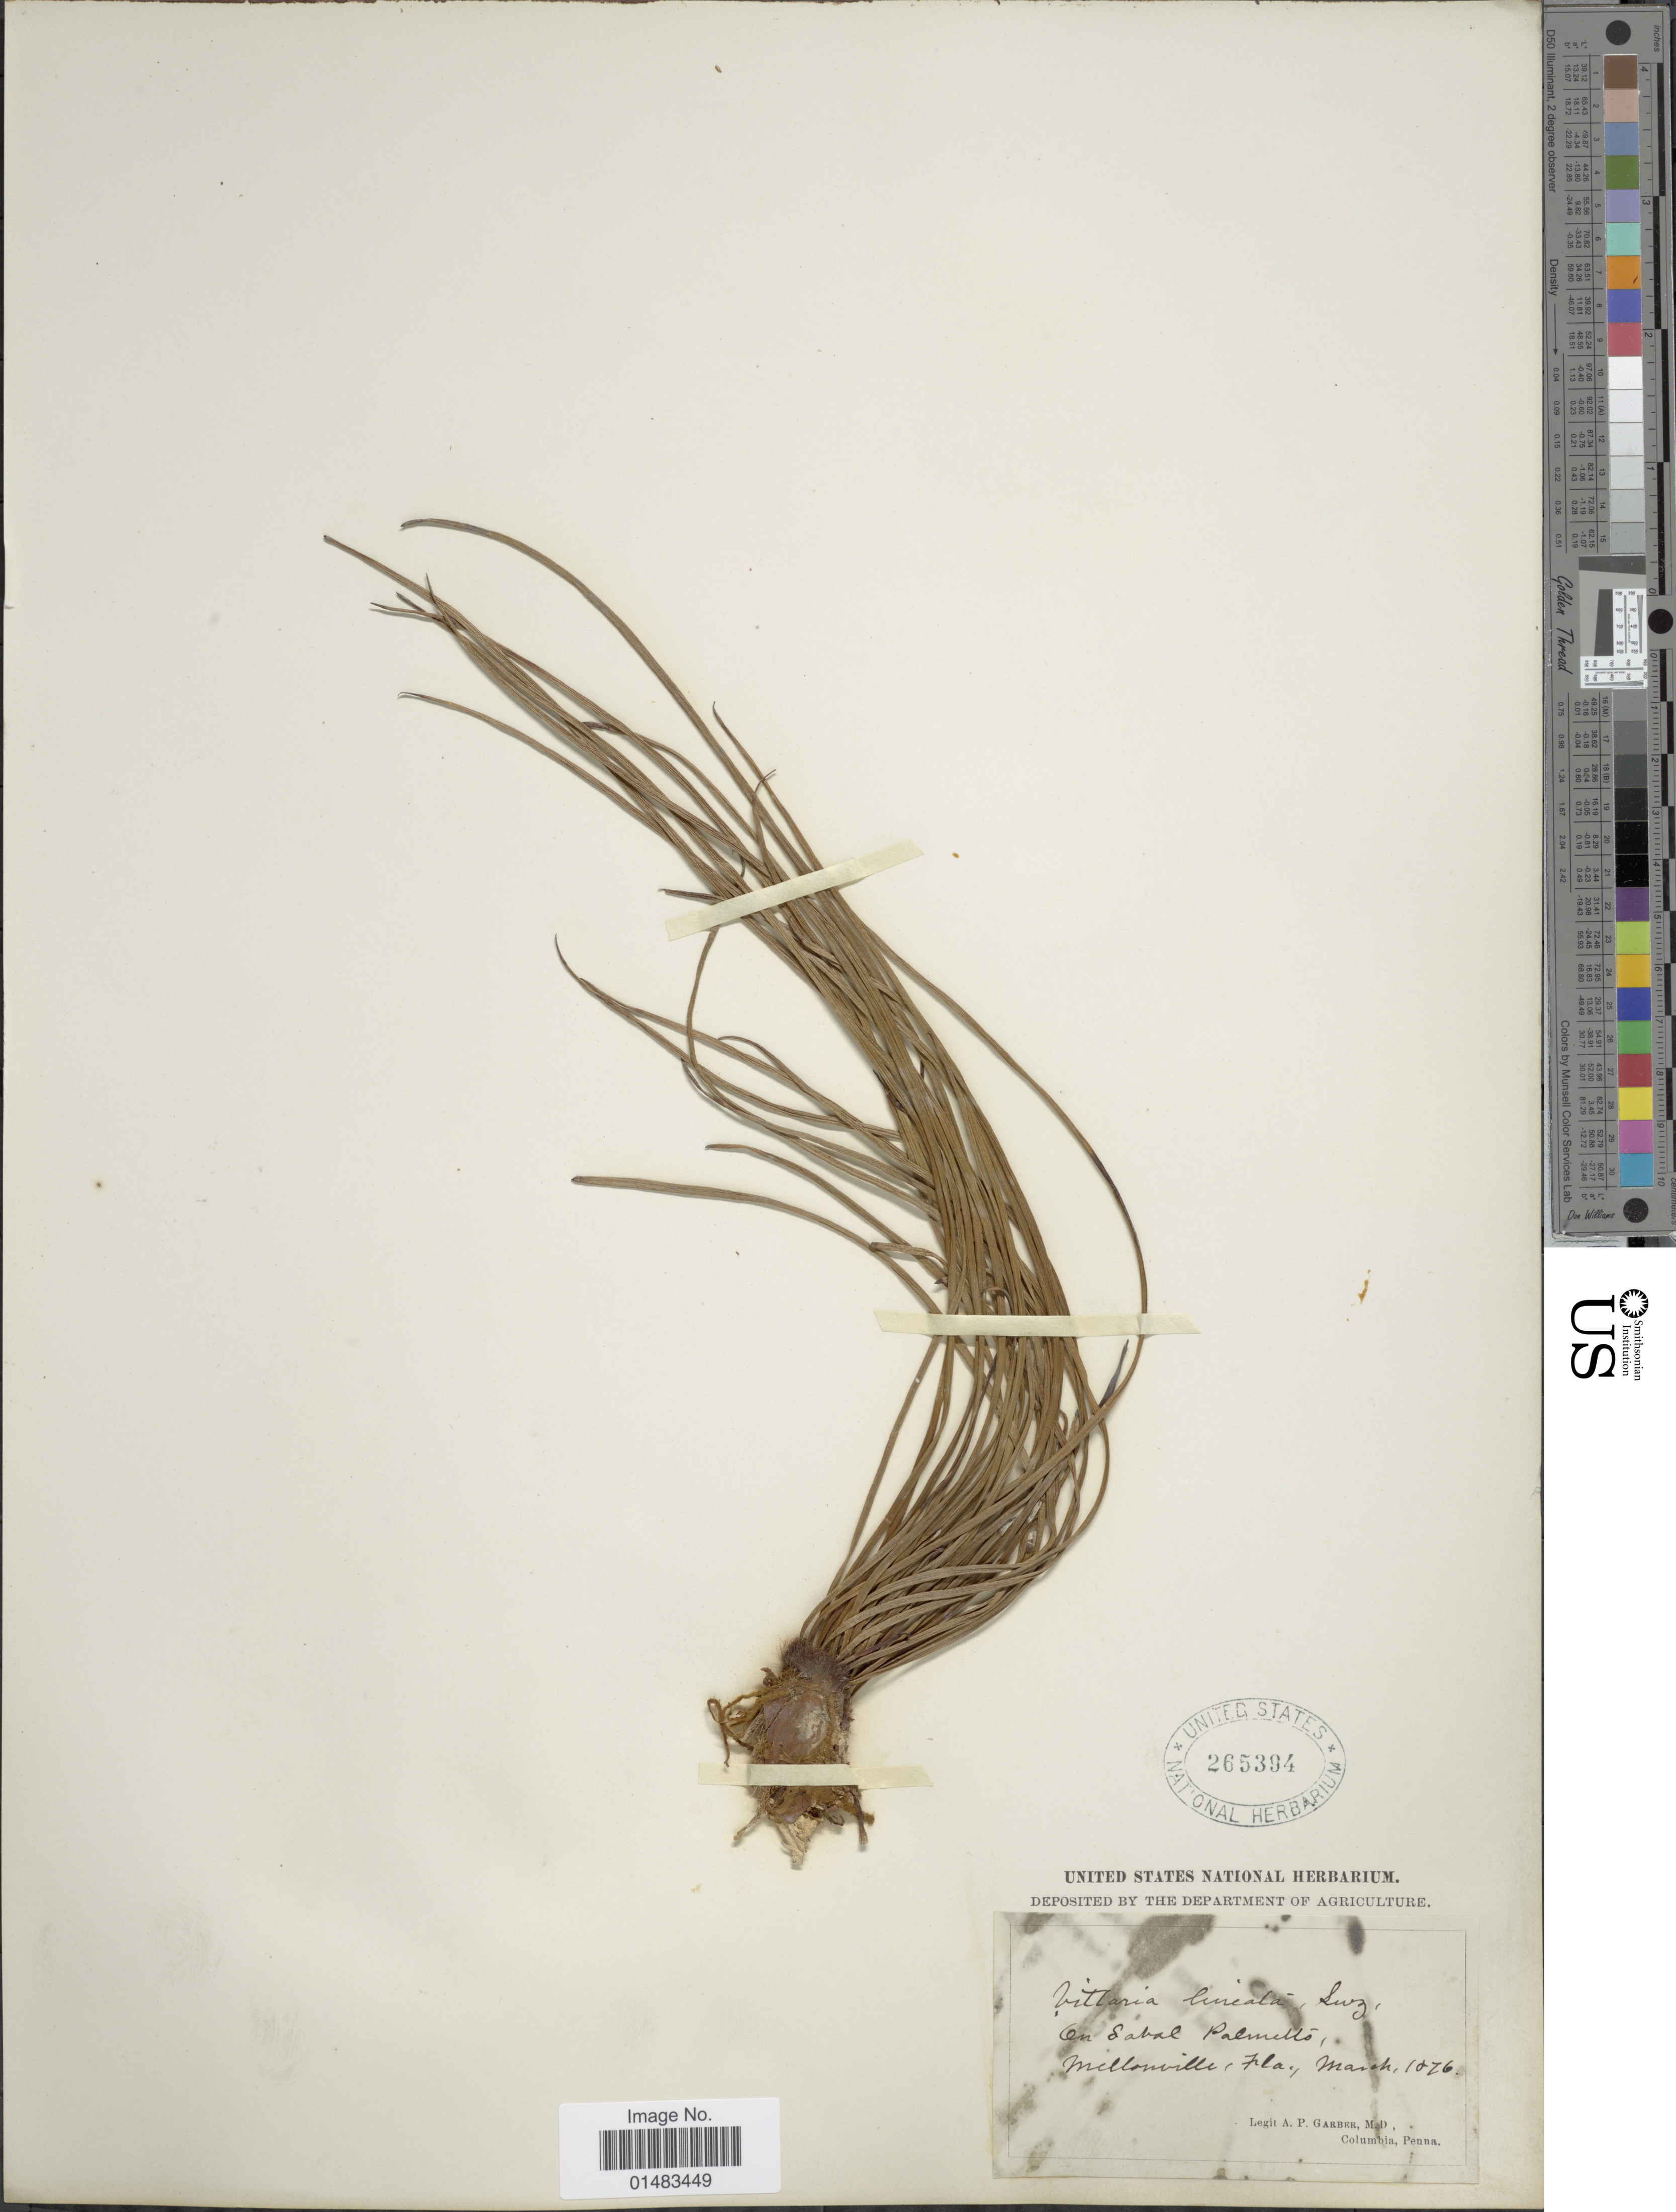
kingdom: Plantae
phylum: Tracheophyta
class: Polypodiopsida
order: Polypodiales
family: Pteridaceae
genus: Vittaria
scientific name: Vittaria lineata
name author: (L.) Sm.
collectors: A. P. Garber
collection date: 1876-03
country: United States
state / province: Florida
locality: Sabal Palmetto, Mellonville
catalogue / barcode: US 265394